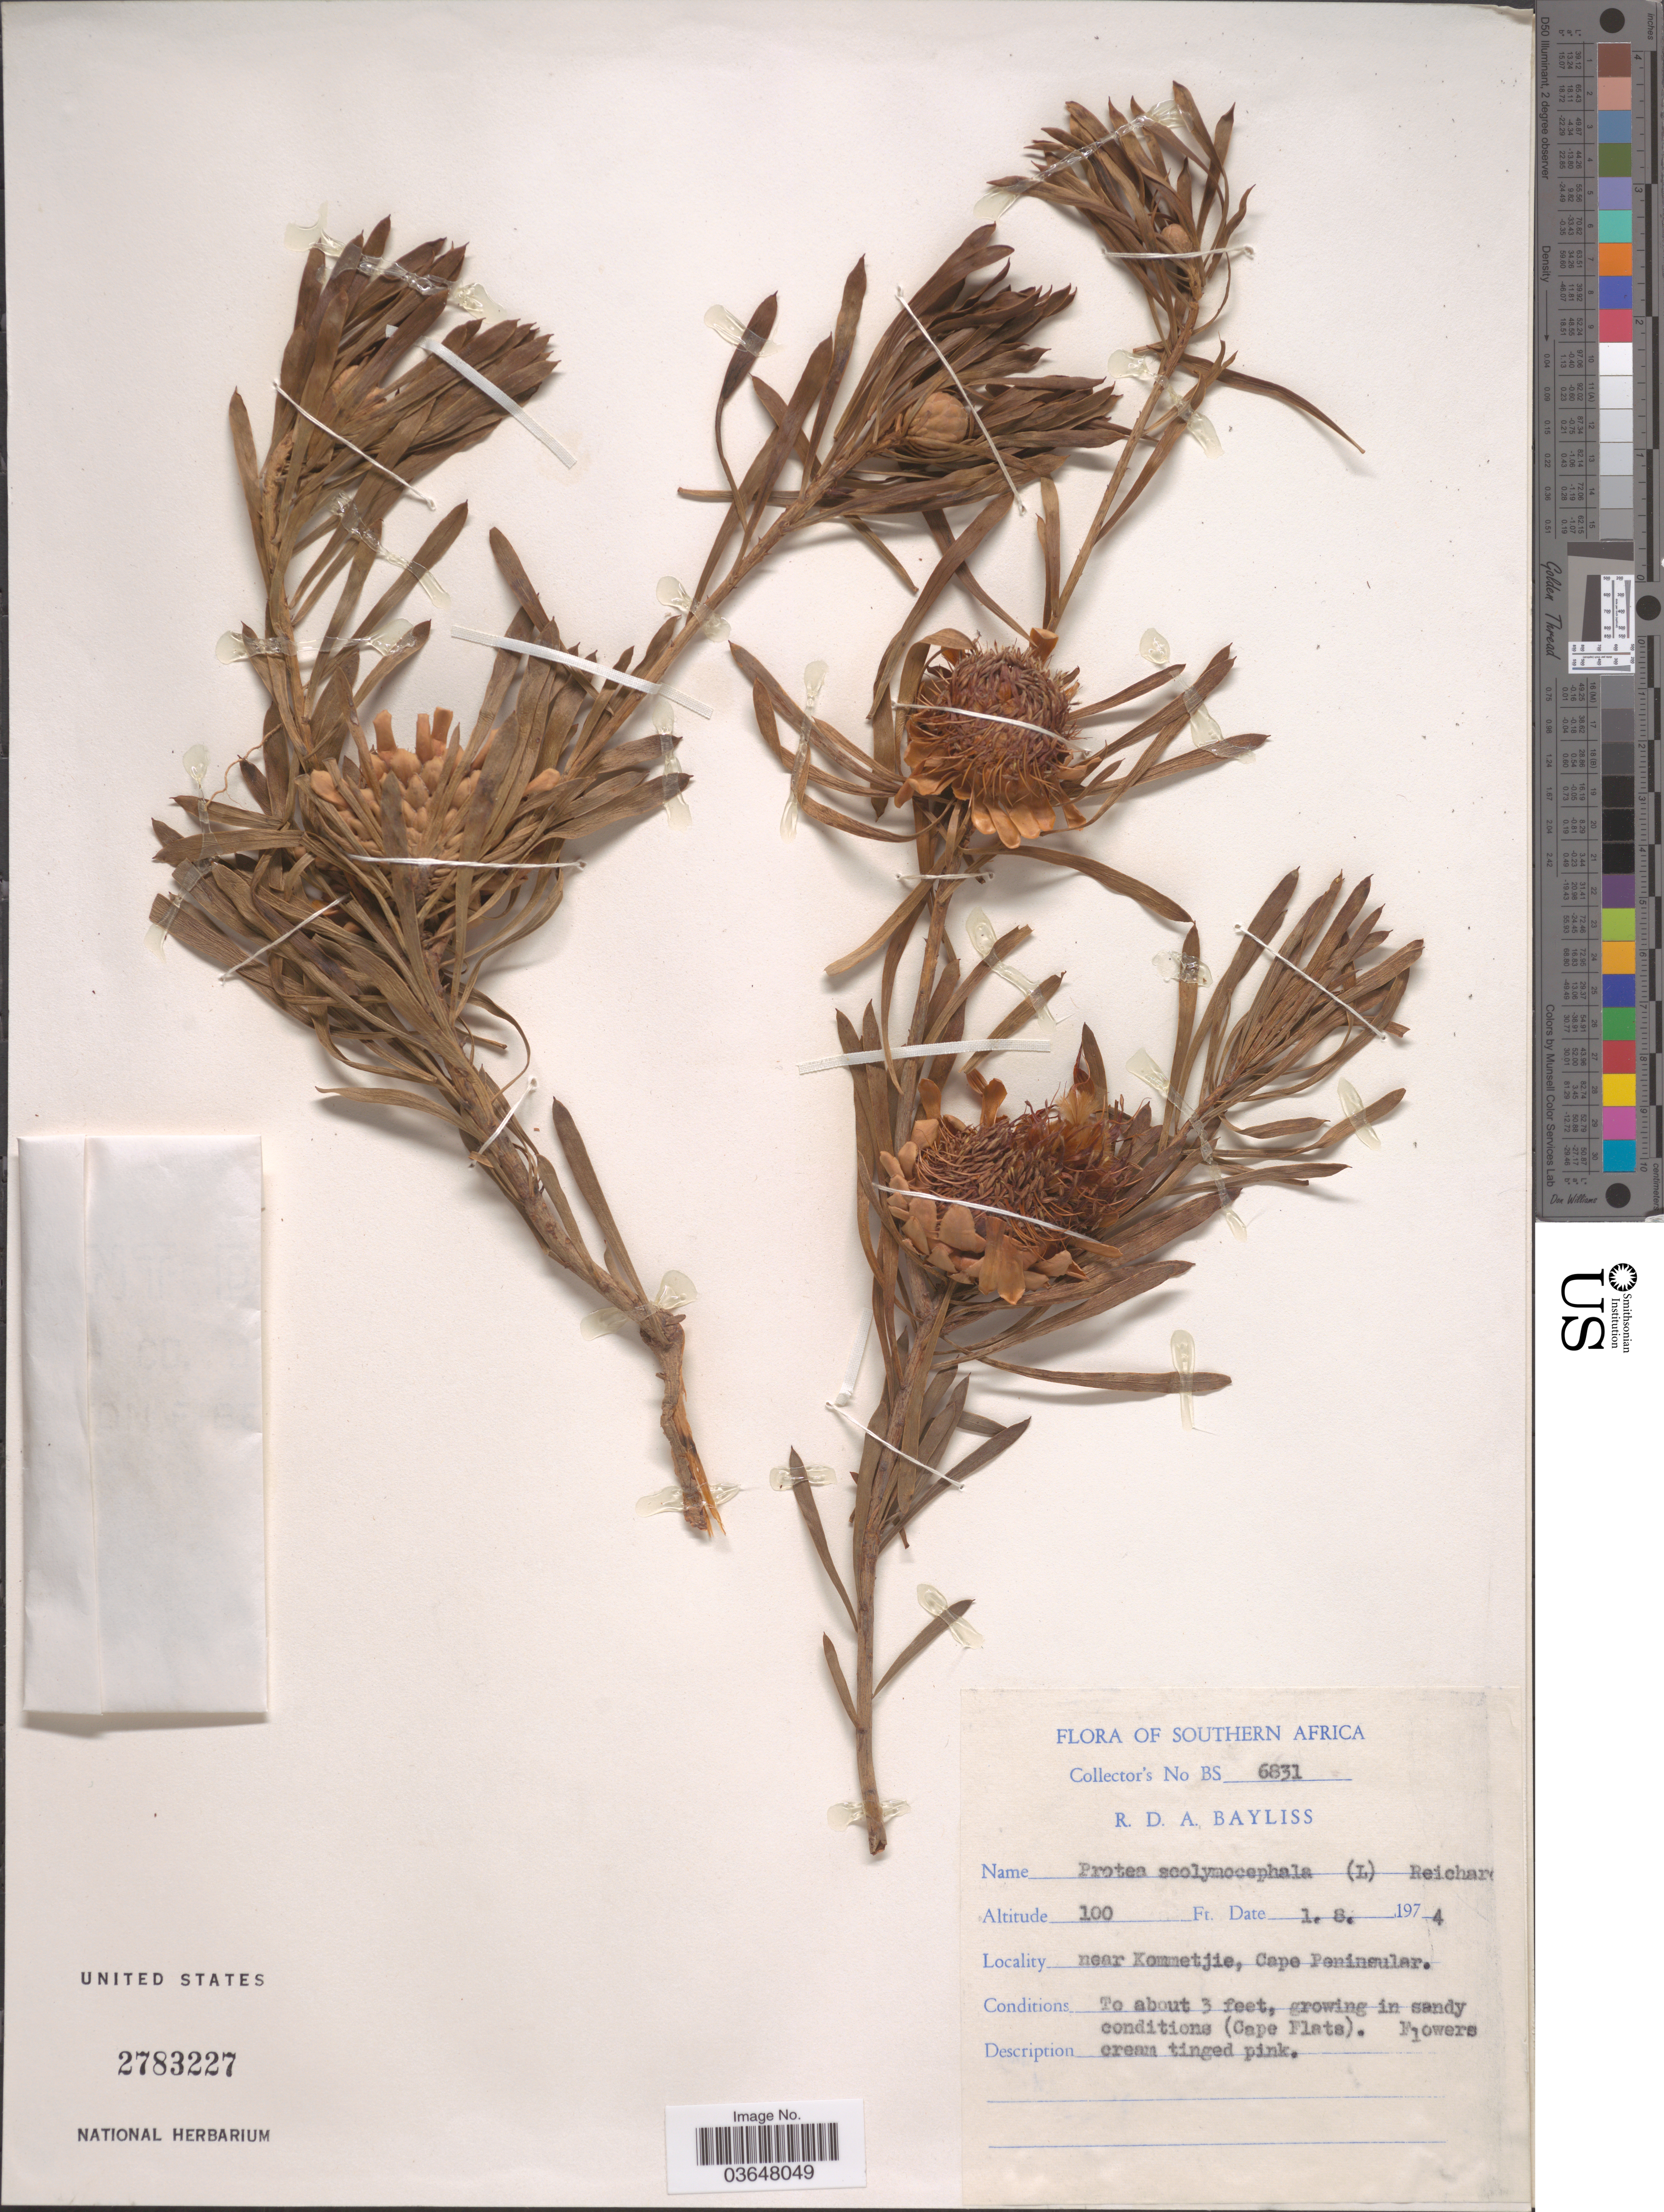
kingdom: Plantae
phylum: Tracheophyta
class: Magnoliopsida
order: Proteales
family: Proteaceae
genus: Protea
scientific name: Protea scolymocephala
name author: Reichard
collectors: R. Bayliss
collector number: BS6831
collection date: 1974-08-01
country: South Africa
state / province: Western Cape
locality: Southern Africa. Near Kommetjie, Cape Peninsular.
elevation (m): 30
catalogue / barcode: US 2783227